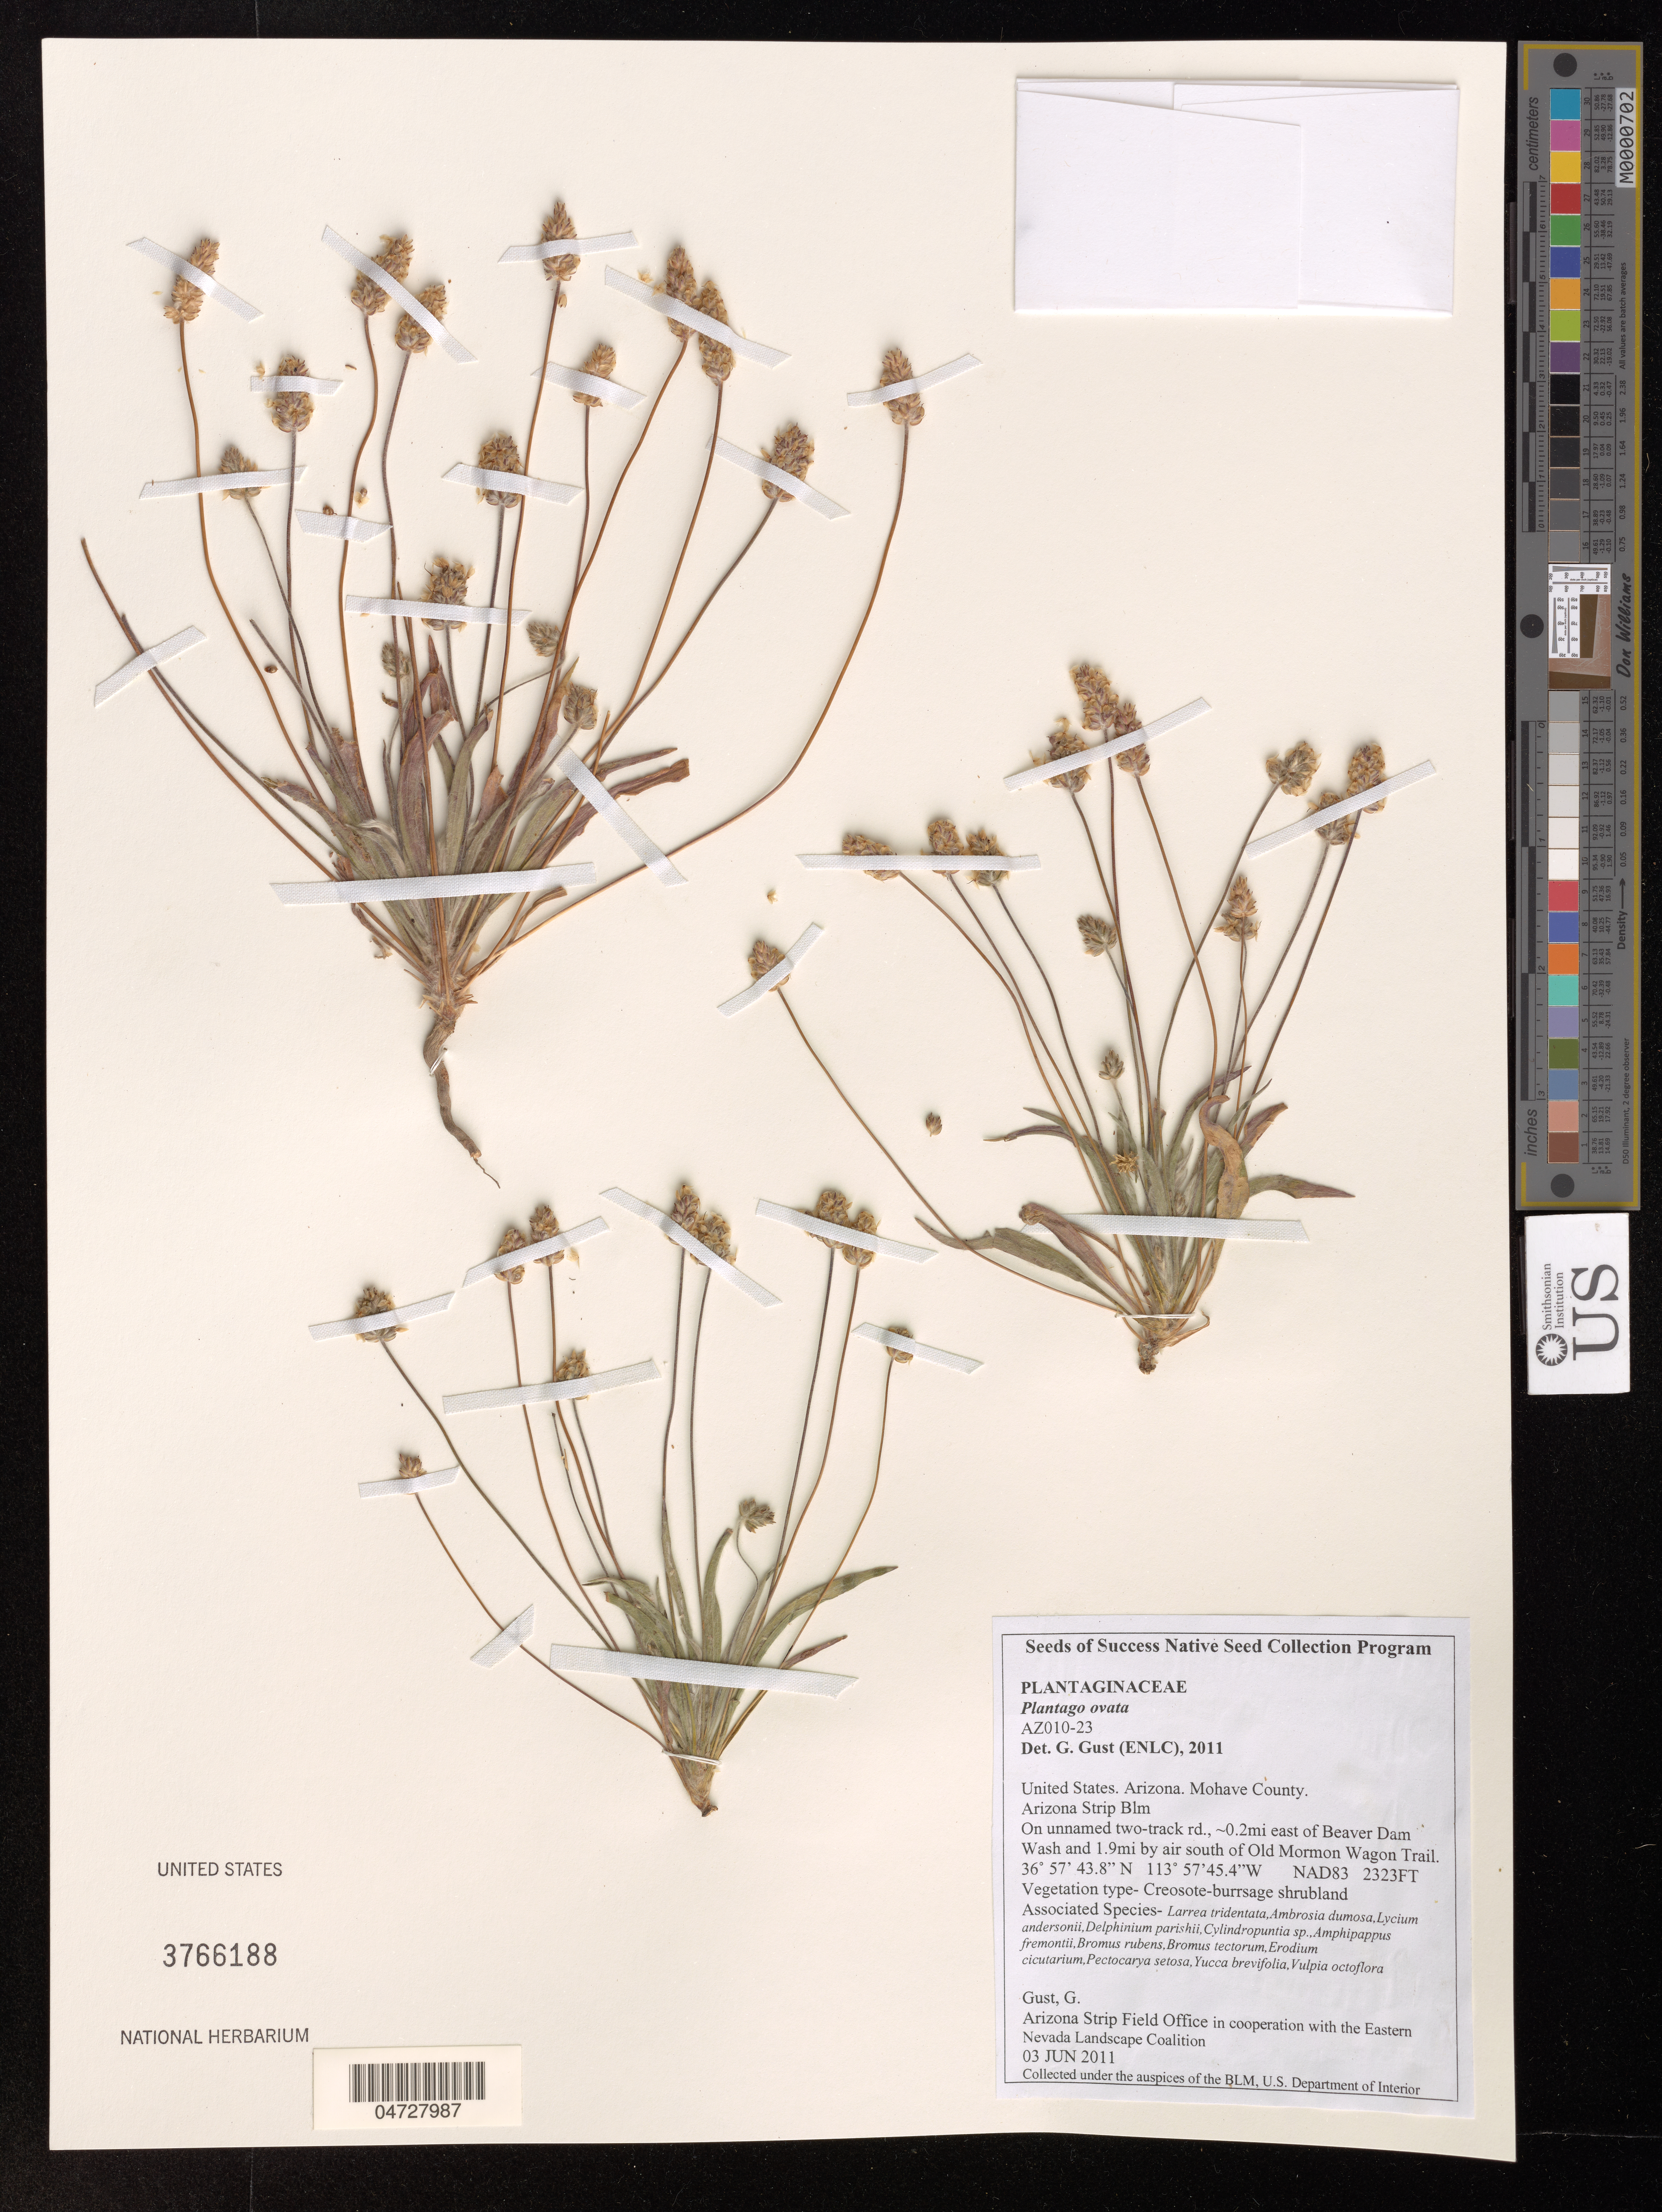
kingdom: Plantae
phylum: Tracheophyta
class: Magnoliopsida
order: Lamiales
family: Plantaginaceae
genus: Plantago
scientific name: Plantago ovata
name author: Forssk.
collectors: G. Gust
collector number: AZ010-23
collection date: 2011-06-03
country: United States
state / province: Arizona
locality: Mohave County. Arizona Strip Blm. On unnamed two-track rd., ~0.2mi east of Beaver Dam Wash and 1.9mi by air south of Old Mormon Wagon Trail.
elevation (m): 708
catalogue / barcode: US 3766188